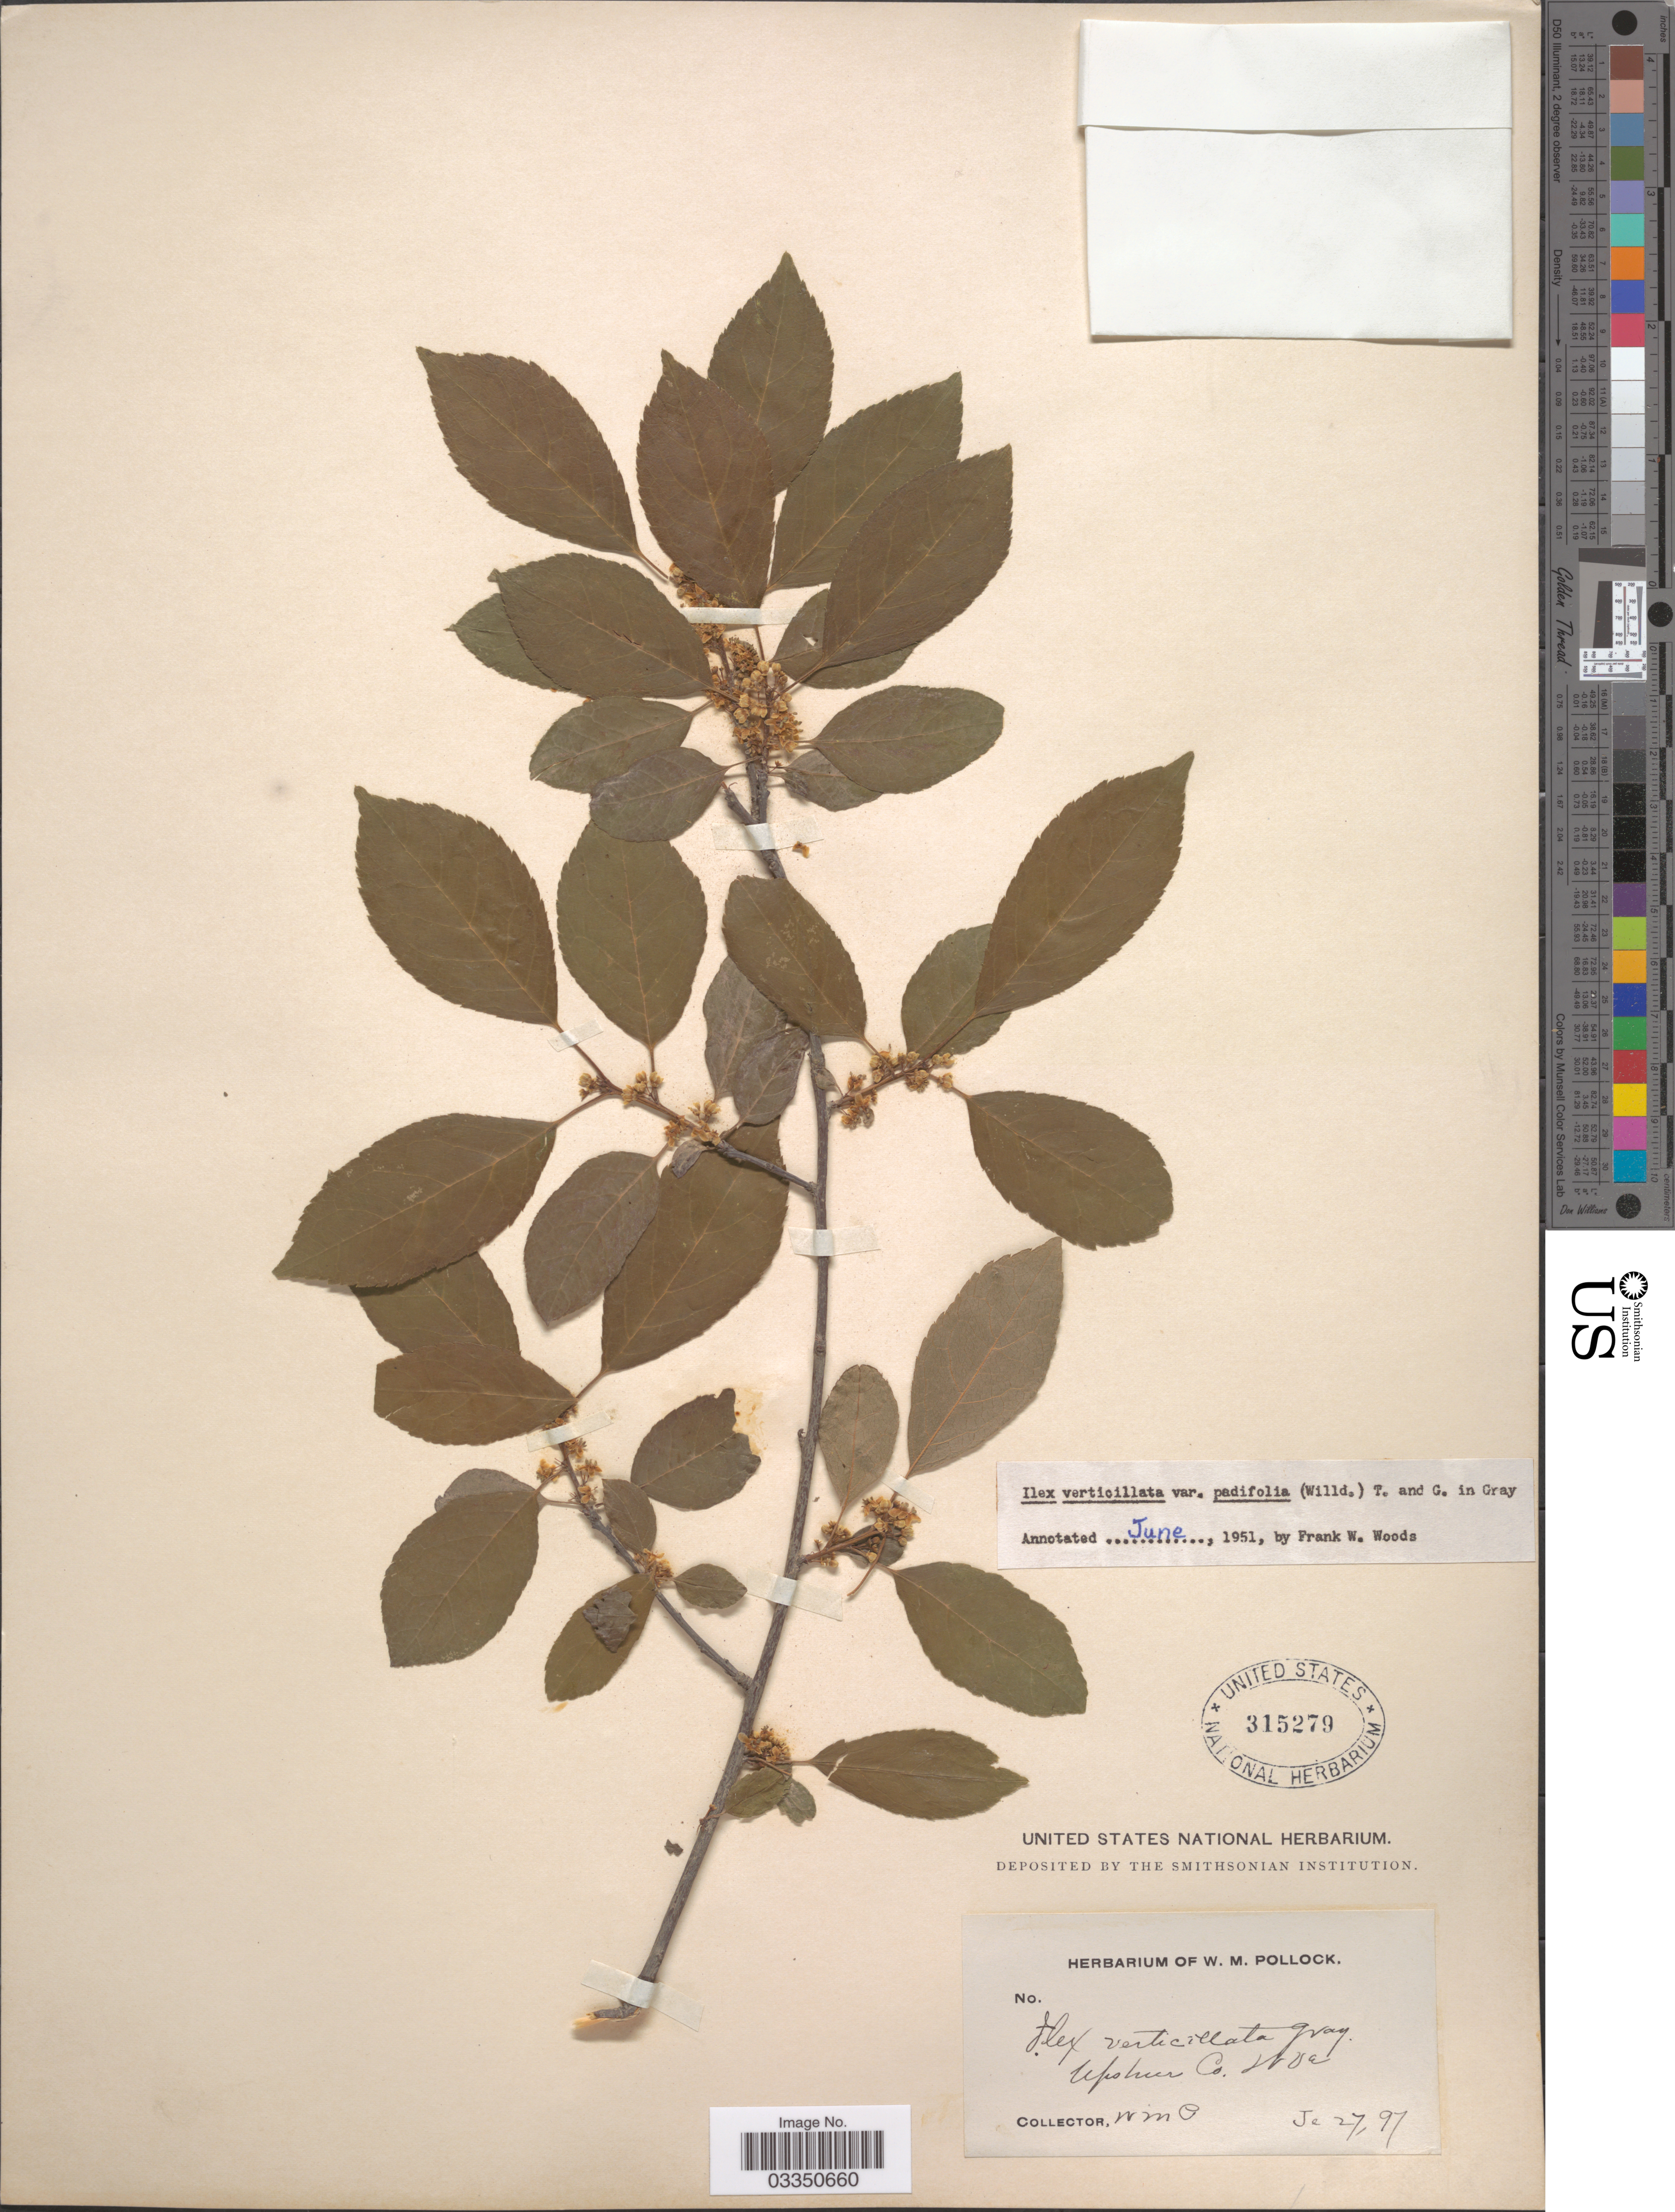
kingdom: Plantae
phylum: Tracheophyta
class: Magnoliopsida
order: Aquifoliales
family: Aquifoliaceae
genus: Ilex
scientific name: Ilex verticillata var. padifolia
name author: (Willd.) Torr. & A. Gray ex S. Watson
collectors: W. M. Pollock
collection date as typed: Transcribed d/m/y: 27/6/97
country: United States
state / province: West Virginia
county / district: Upshur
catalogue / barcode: US 315279